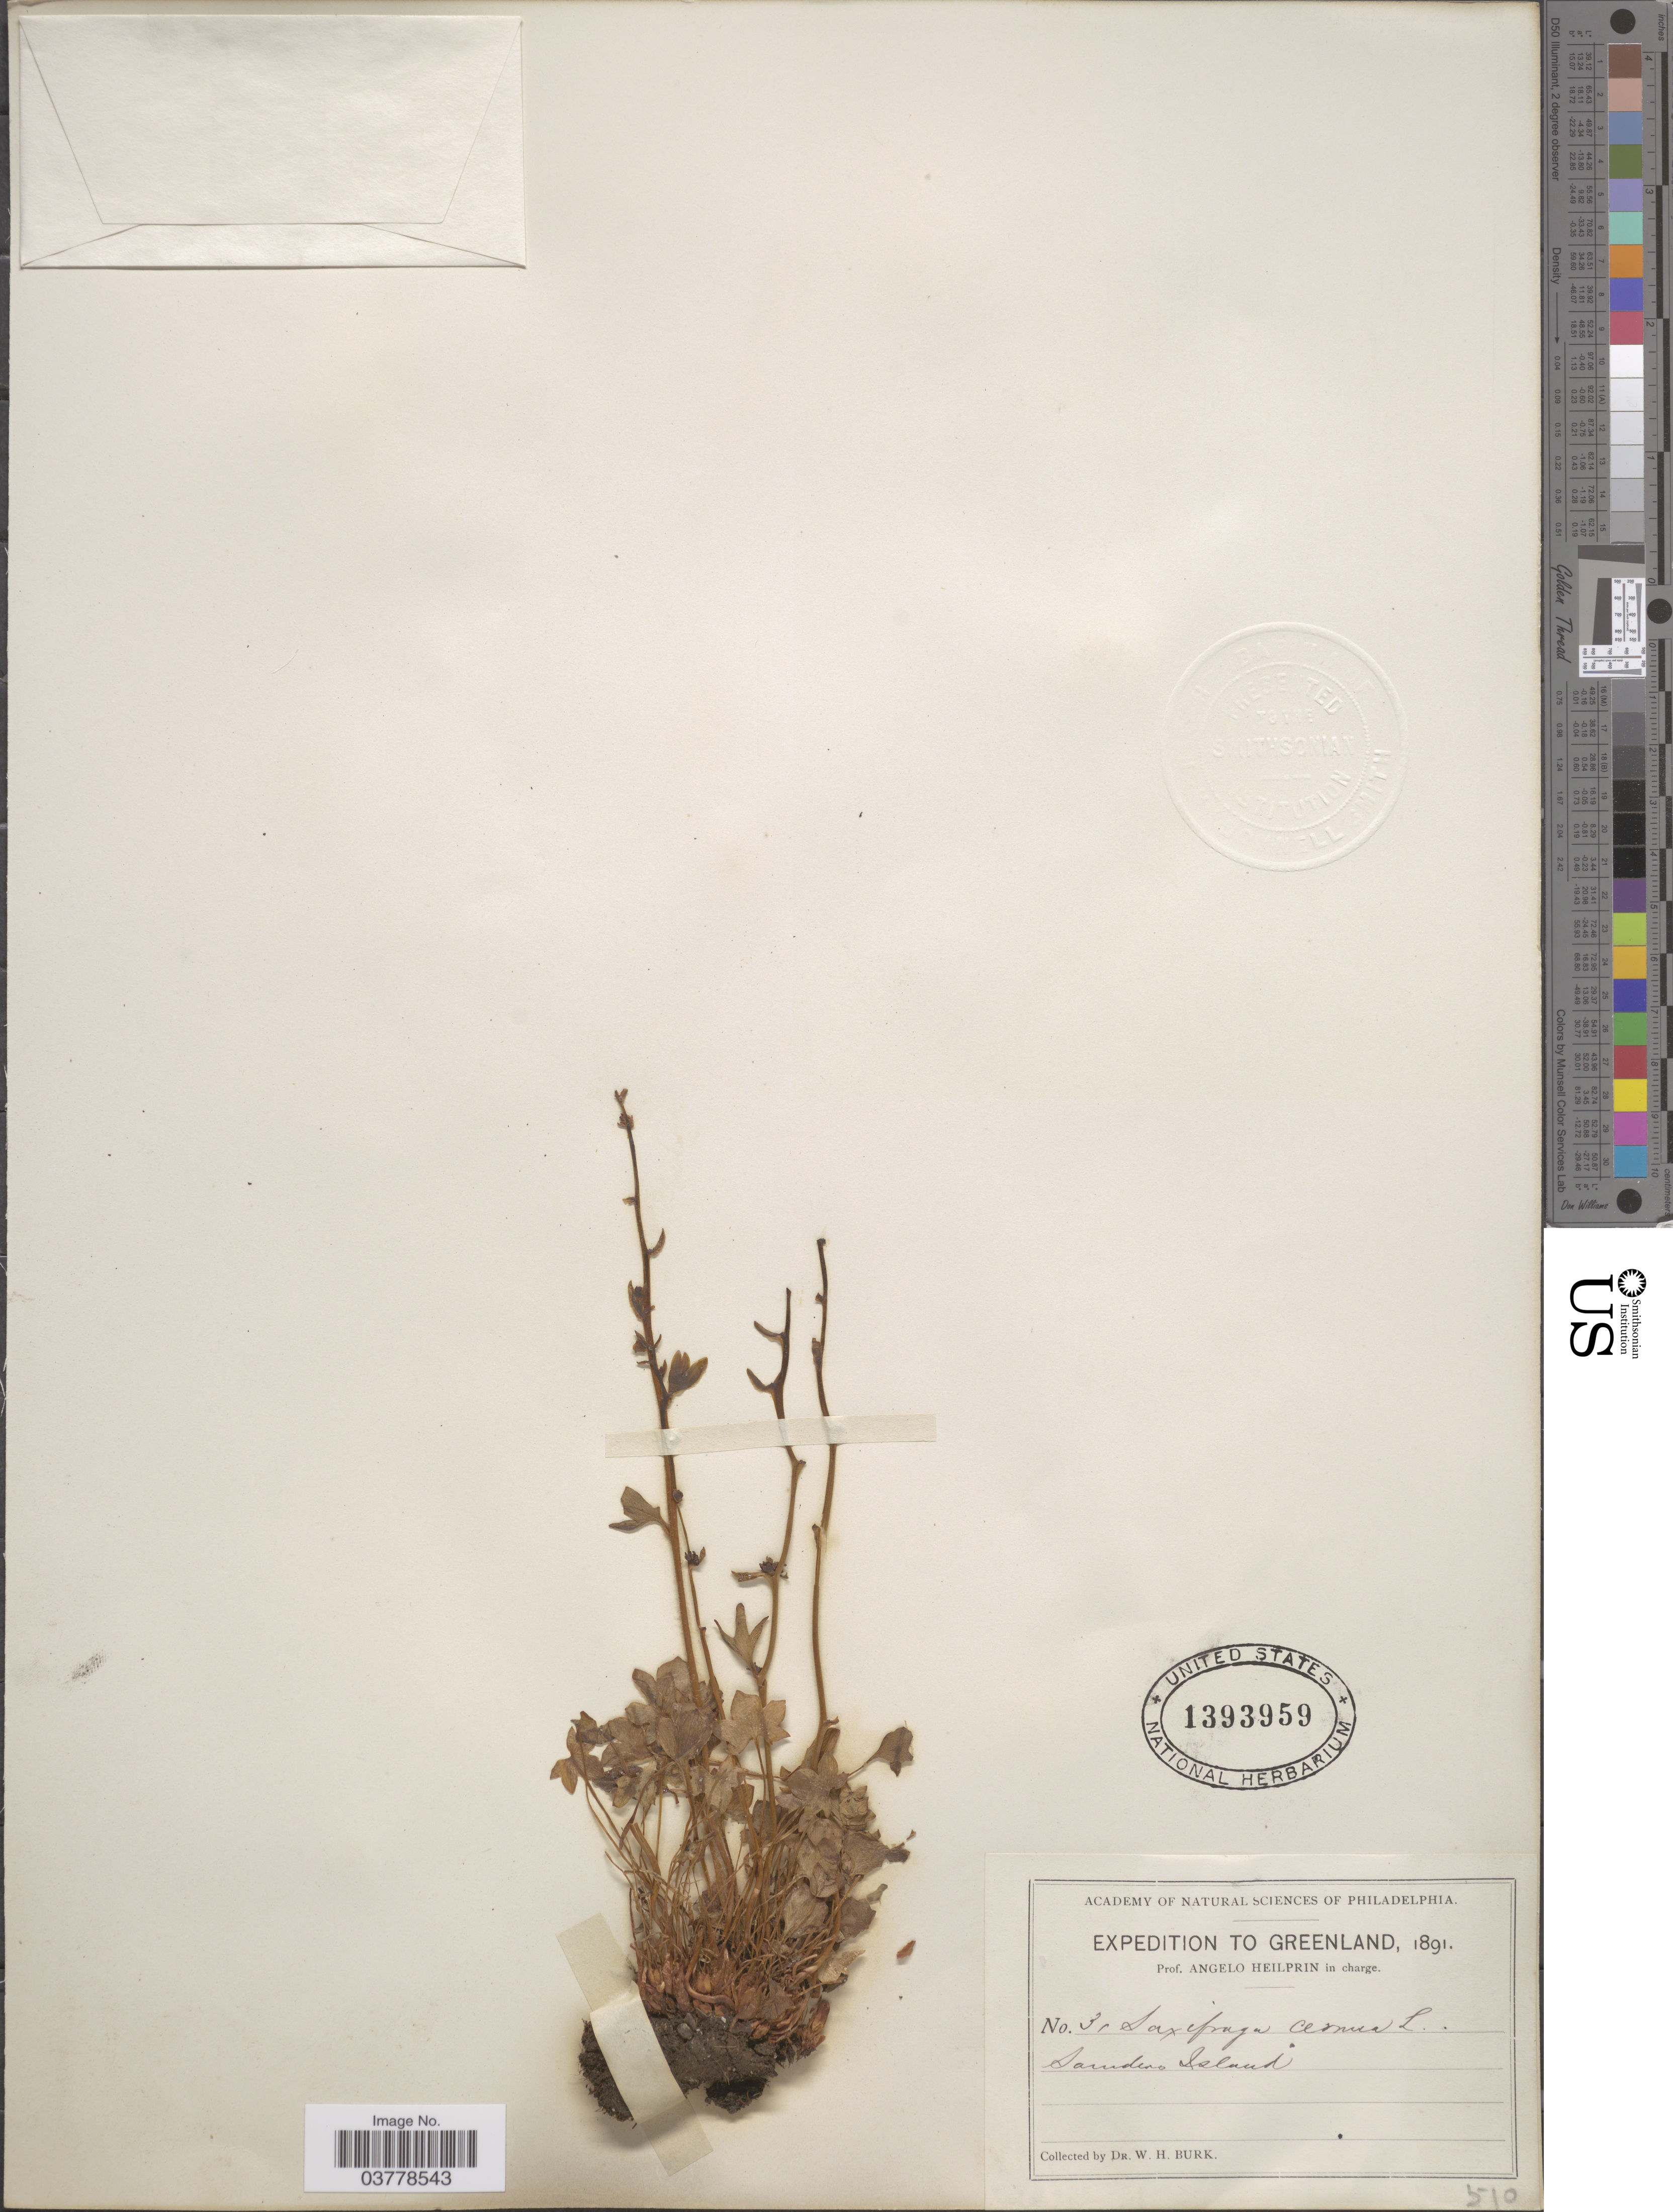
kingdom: Plantae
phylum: Tracheophyta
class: Magnoliopsida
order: Saxifragales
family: Saxifragaceae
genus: Saxifraga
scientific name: Saxifraga cernua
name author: L.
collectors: W. Burk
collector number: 31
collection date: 1891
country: Greenland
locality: Saunders Island.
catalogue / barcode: US 1393959